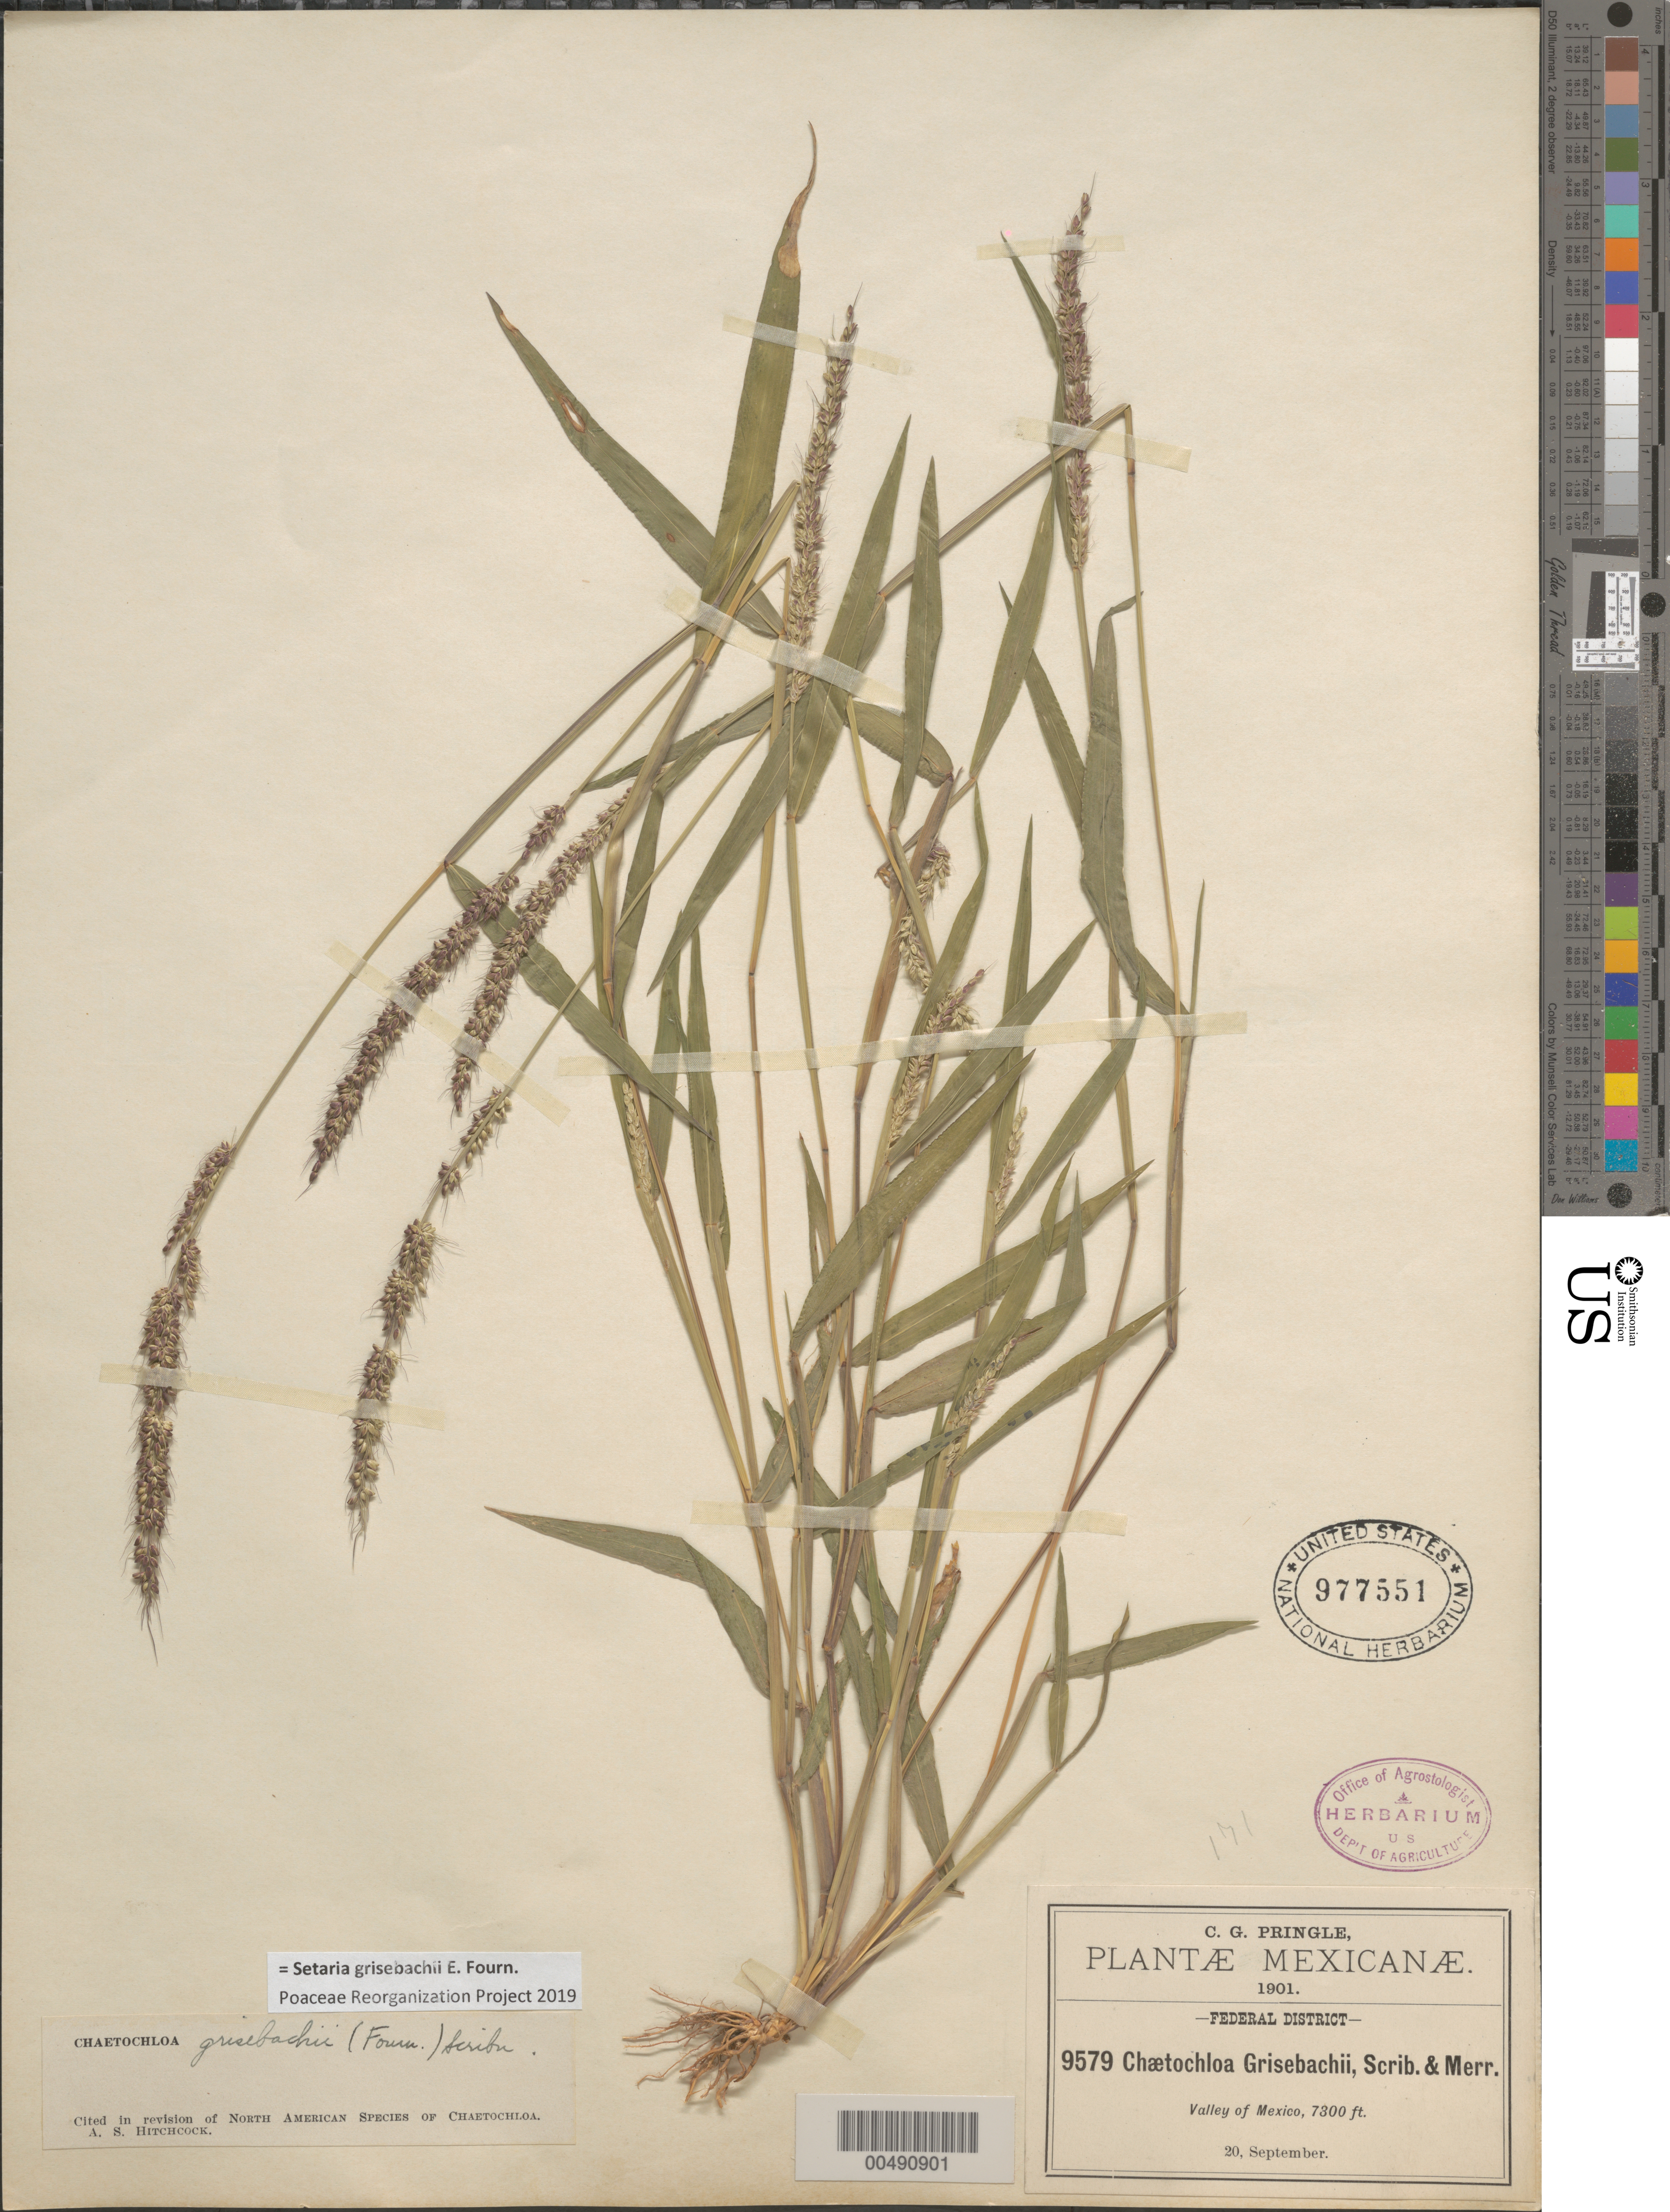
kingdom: Plantae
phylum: Tracheophyta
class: Liliopsida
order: Poales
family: Poaceae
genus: Setaria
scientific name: Setaria grisebachii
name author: E. Fourn.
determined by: Poaceae Reorganization Project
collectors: C. G. Pringle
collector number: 9579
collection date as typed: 20 Sep 1901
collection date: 1901-09-20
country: Mexico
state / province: Distrito Federal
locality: Valley of Mexico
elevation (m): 2225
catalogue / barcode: US 977551